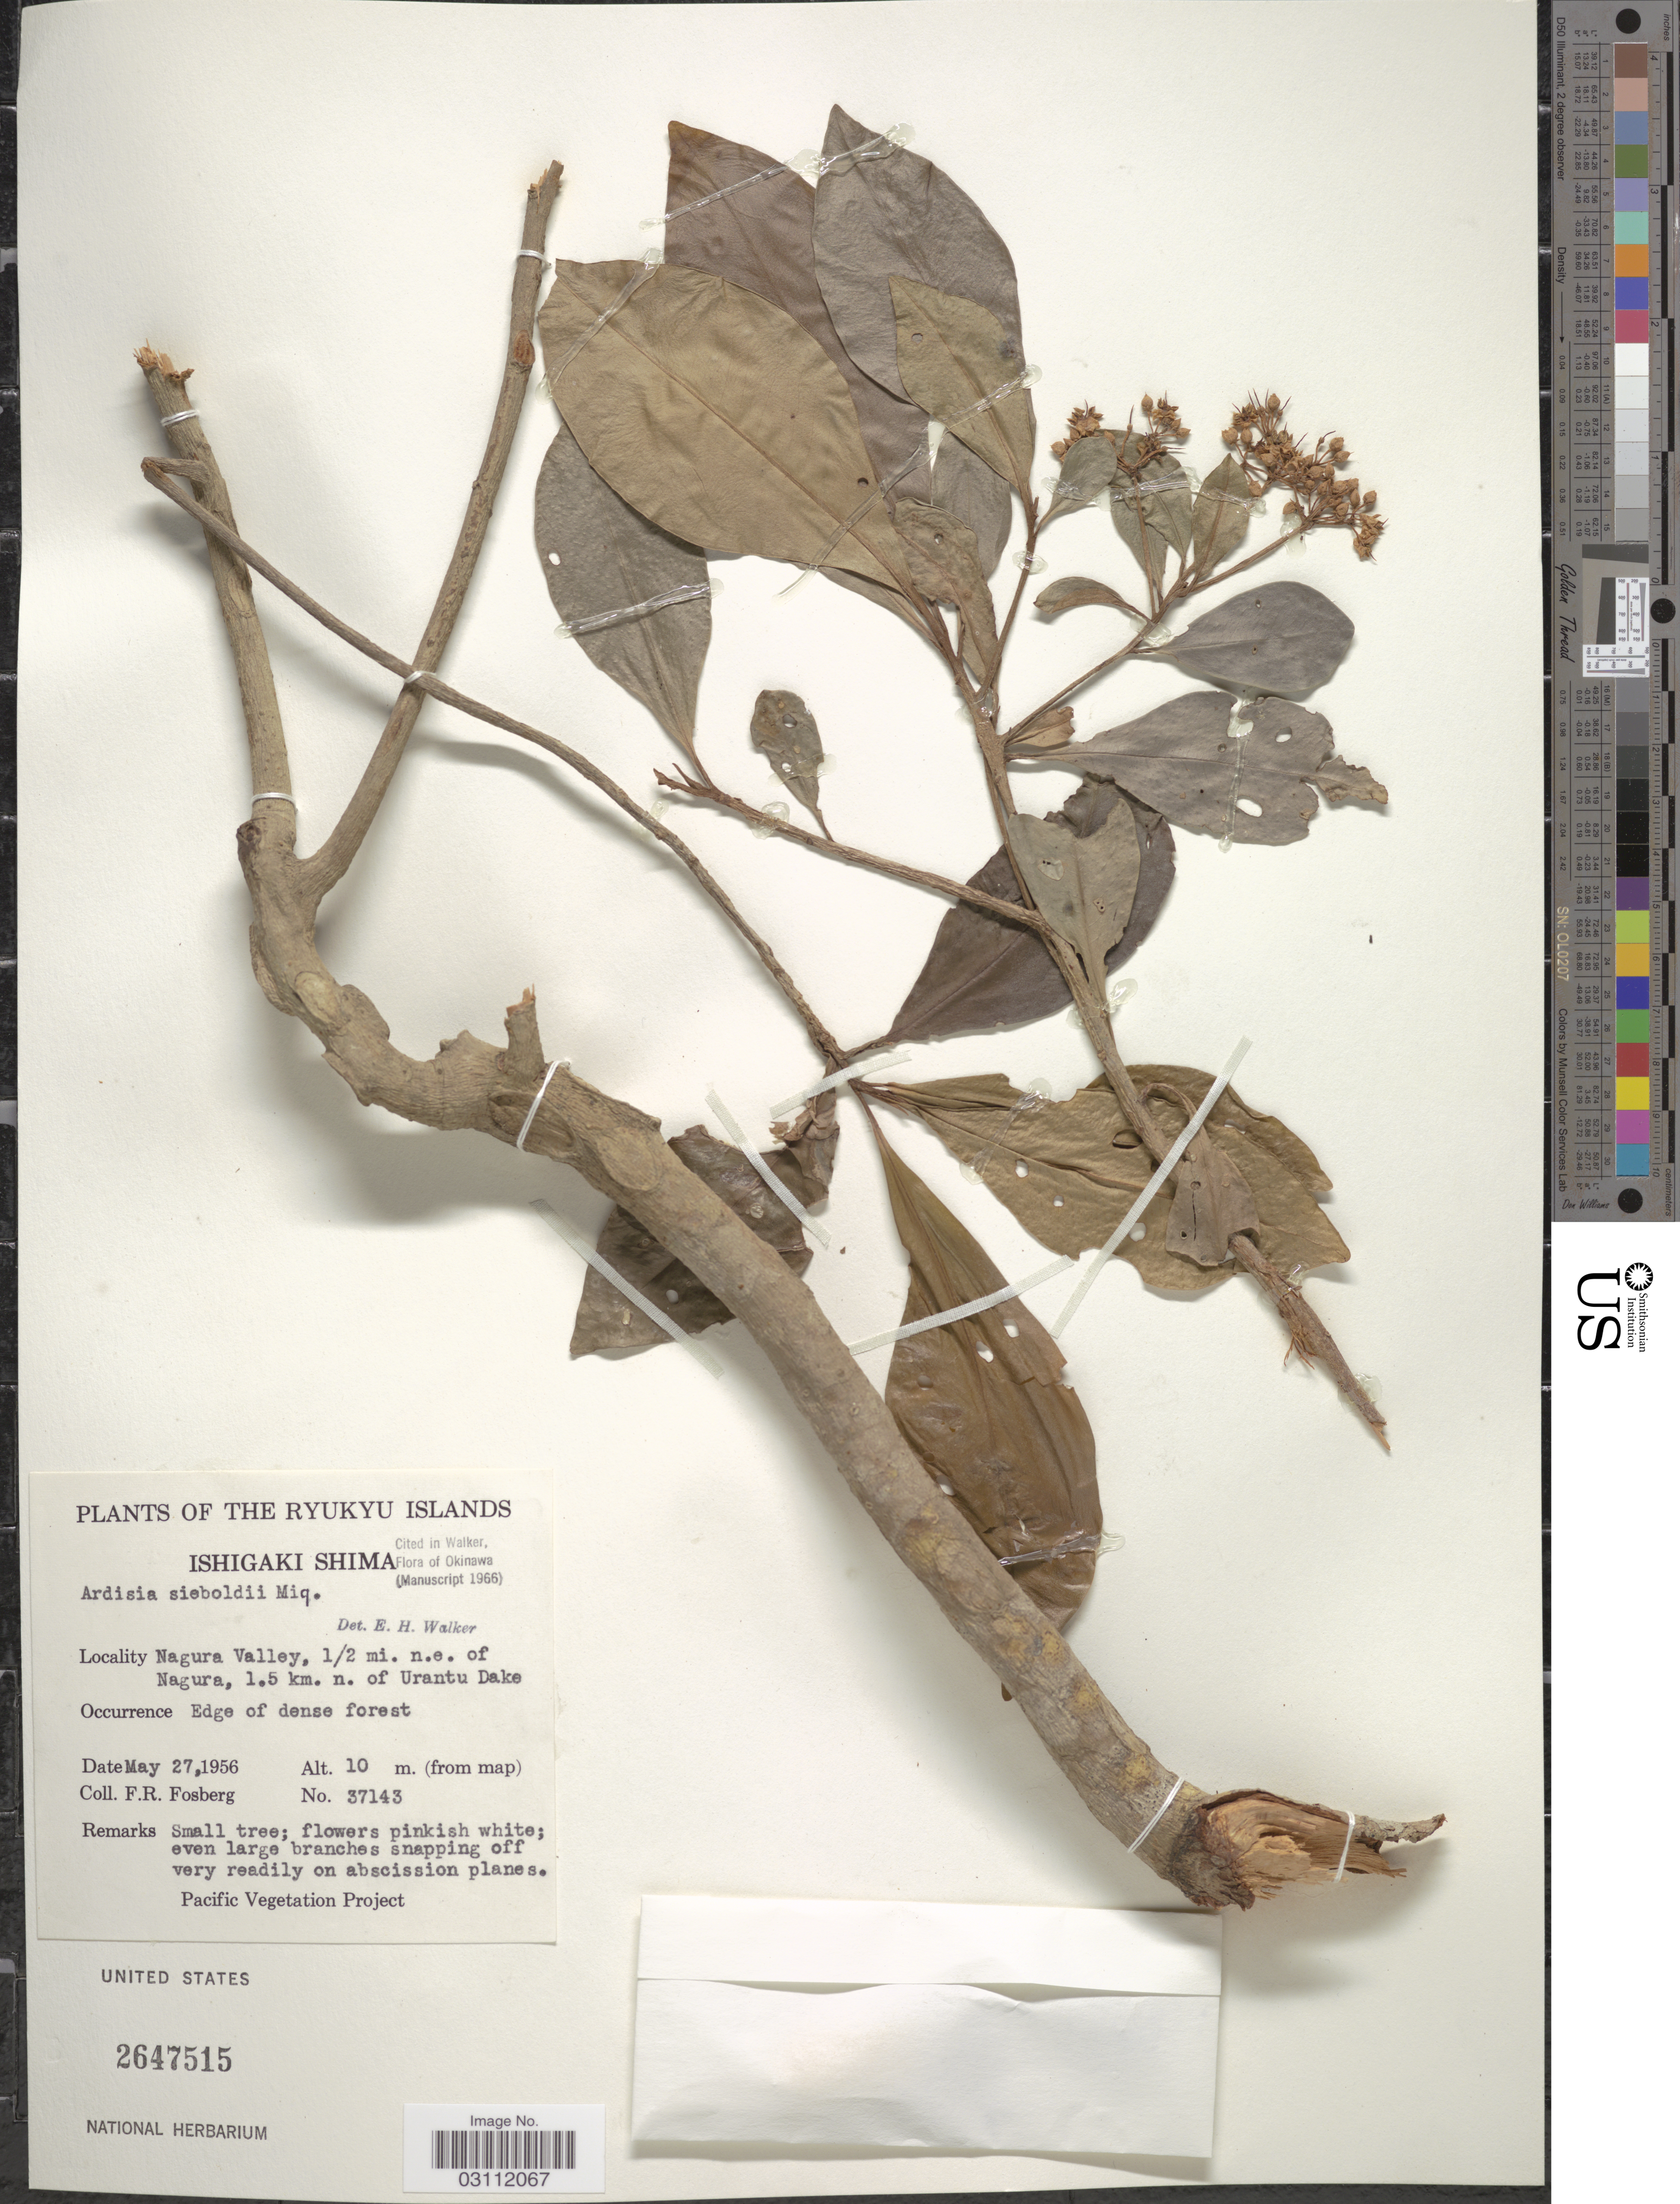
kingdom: Plantae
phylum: Tracheophyta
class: Magnoliopsida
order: Ericales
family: Primulaceae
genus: Ardisia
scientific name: Ardisia sieboldii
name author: Miq.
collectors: F. R. Fosberg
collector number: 37143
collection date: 1956-05-27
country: Japan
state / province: Okinawa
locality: The Ryukyu Islands, Ishigaki Shima, Nagura Valley, ½ mi. n.e. of Nagura, 1.5 km. n. of Urantu Dake.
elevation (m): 10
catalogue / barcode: US 2647515